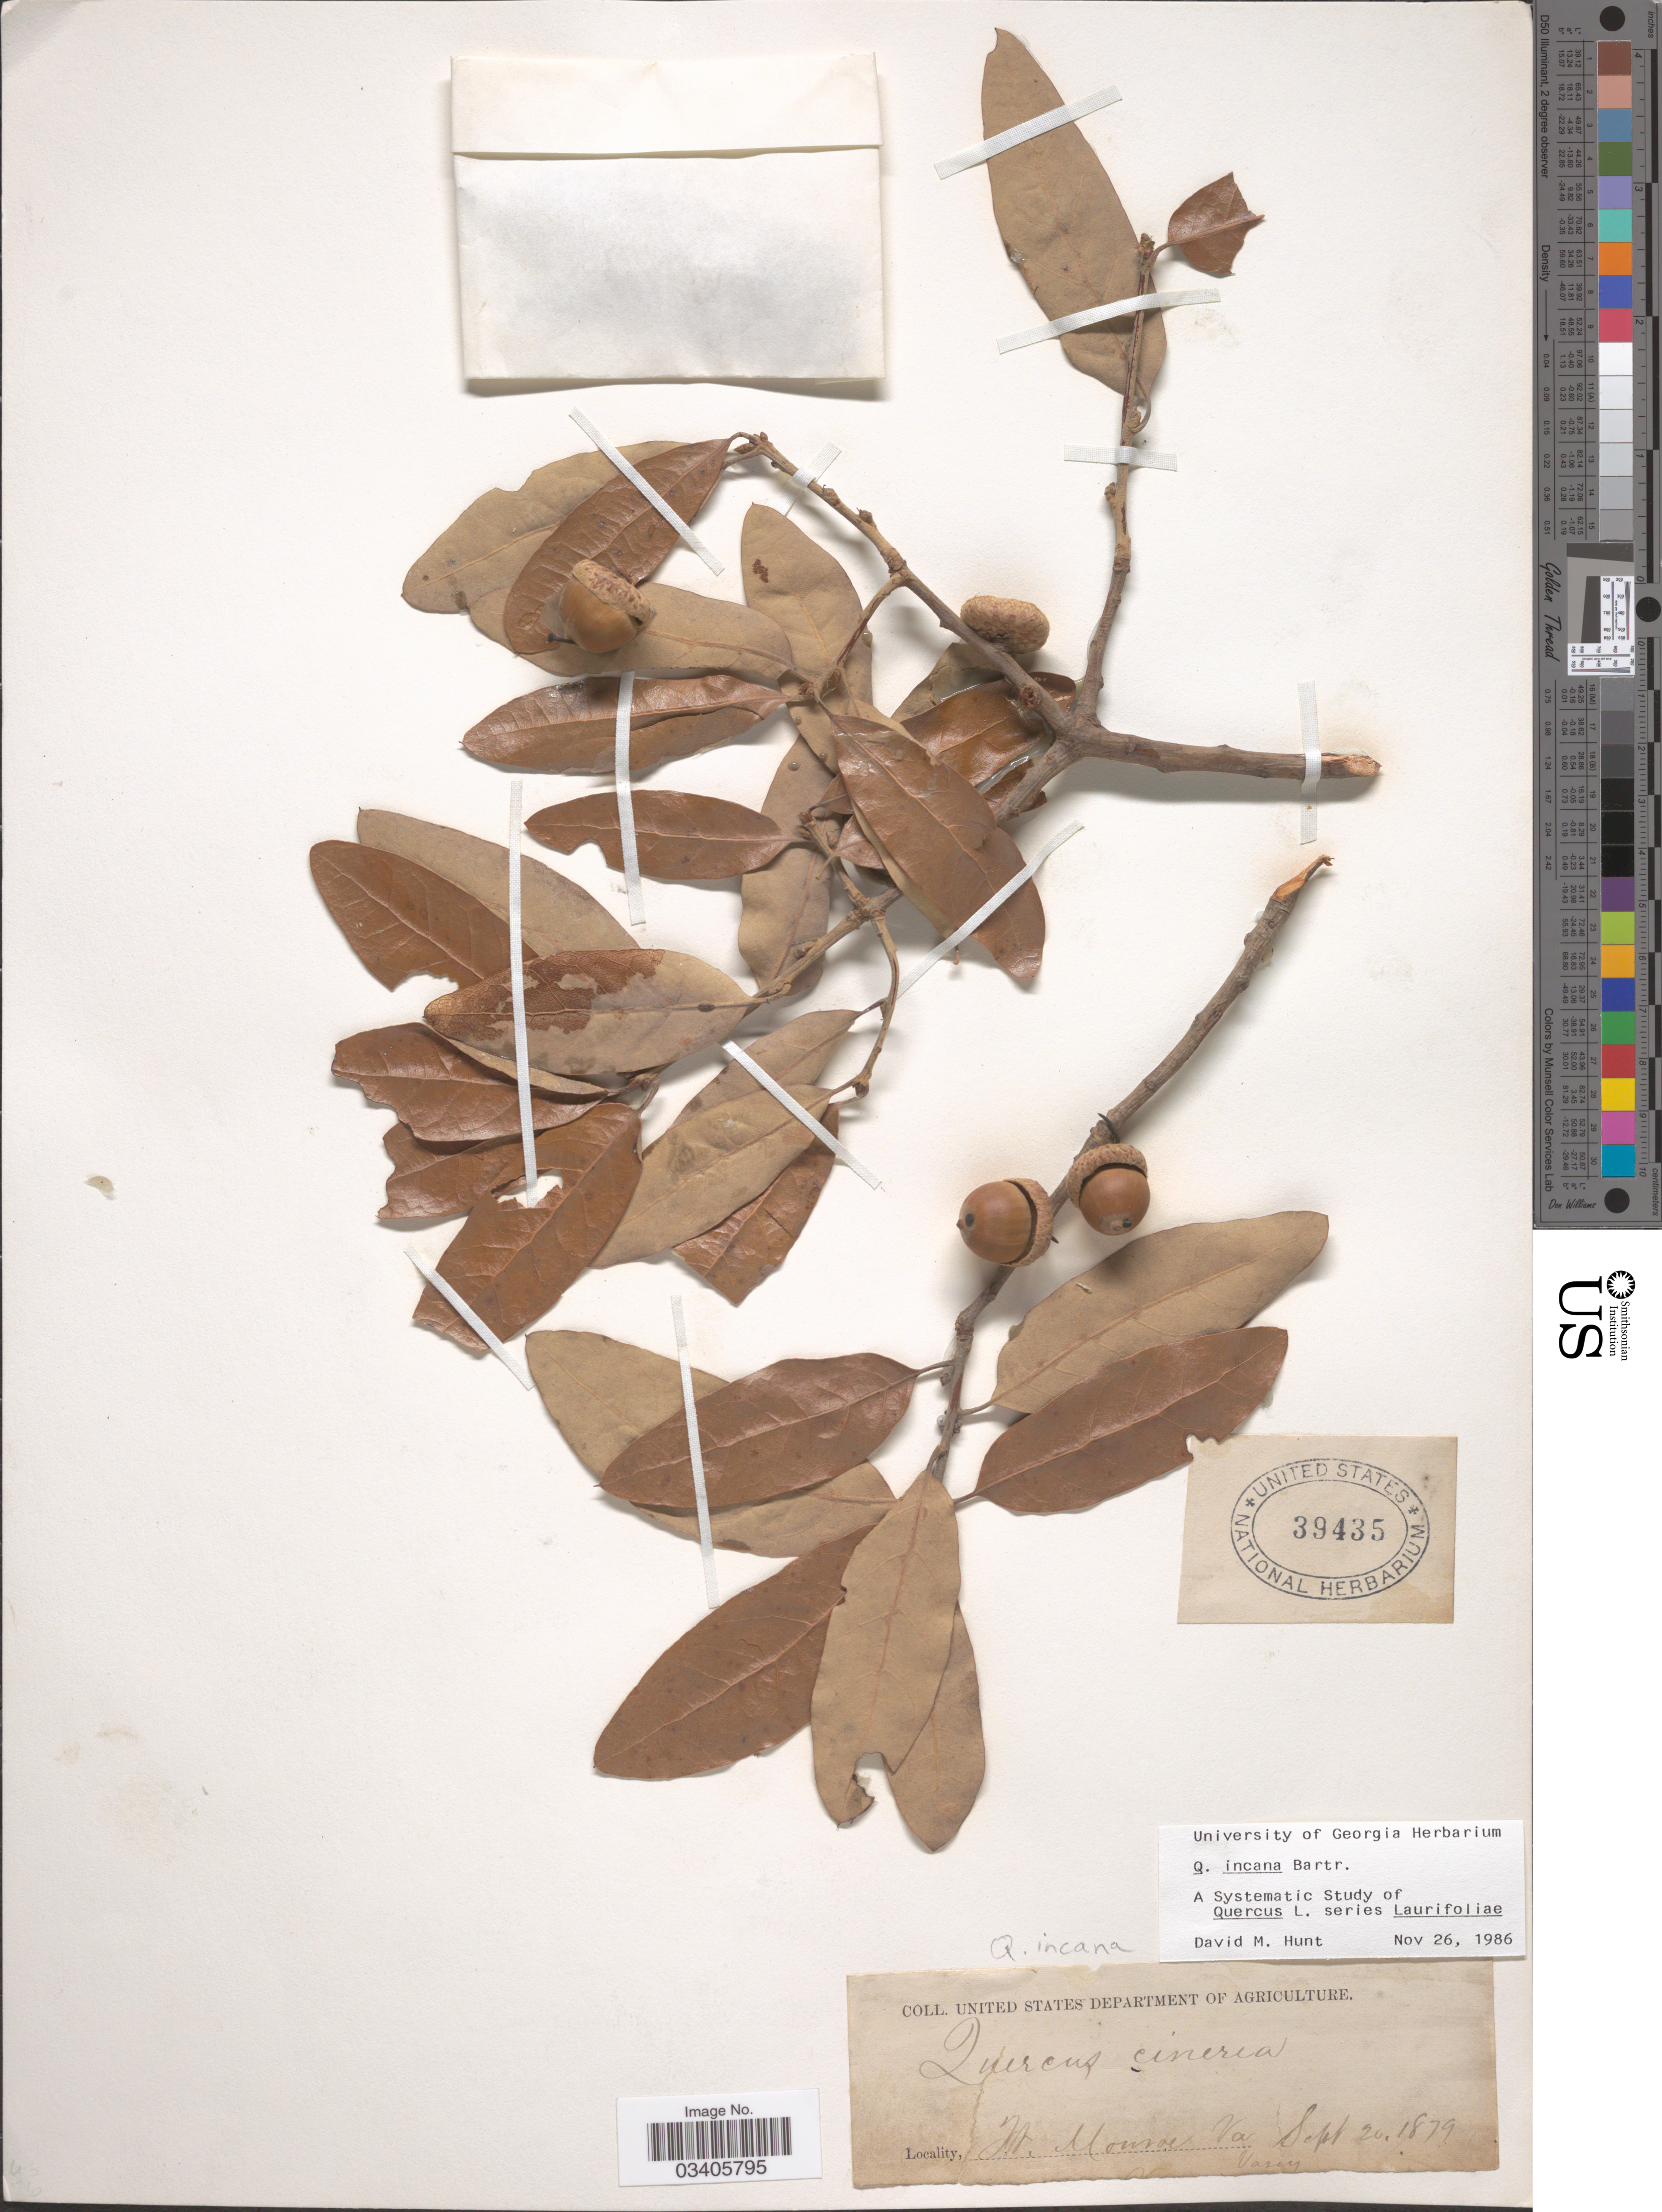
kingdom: Plantae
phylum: Tracheophyta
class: Magnoliopsida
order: Fagales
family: Fagaceae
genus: Quercus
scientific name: Quercus incana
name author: W. Bartram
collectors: Vasey, --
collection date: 1879-09-20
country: United States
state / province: Virginia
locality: Mt. Monroe.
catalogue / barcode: US 39435